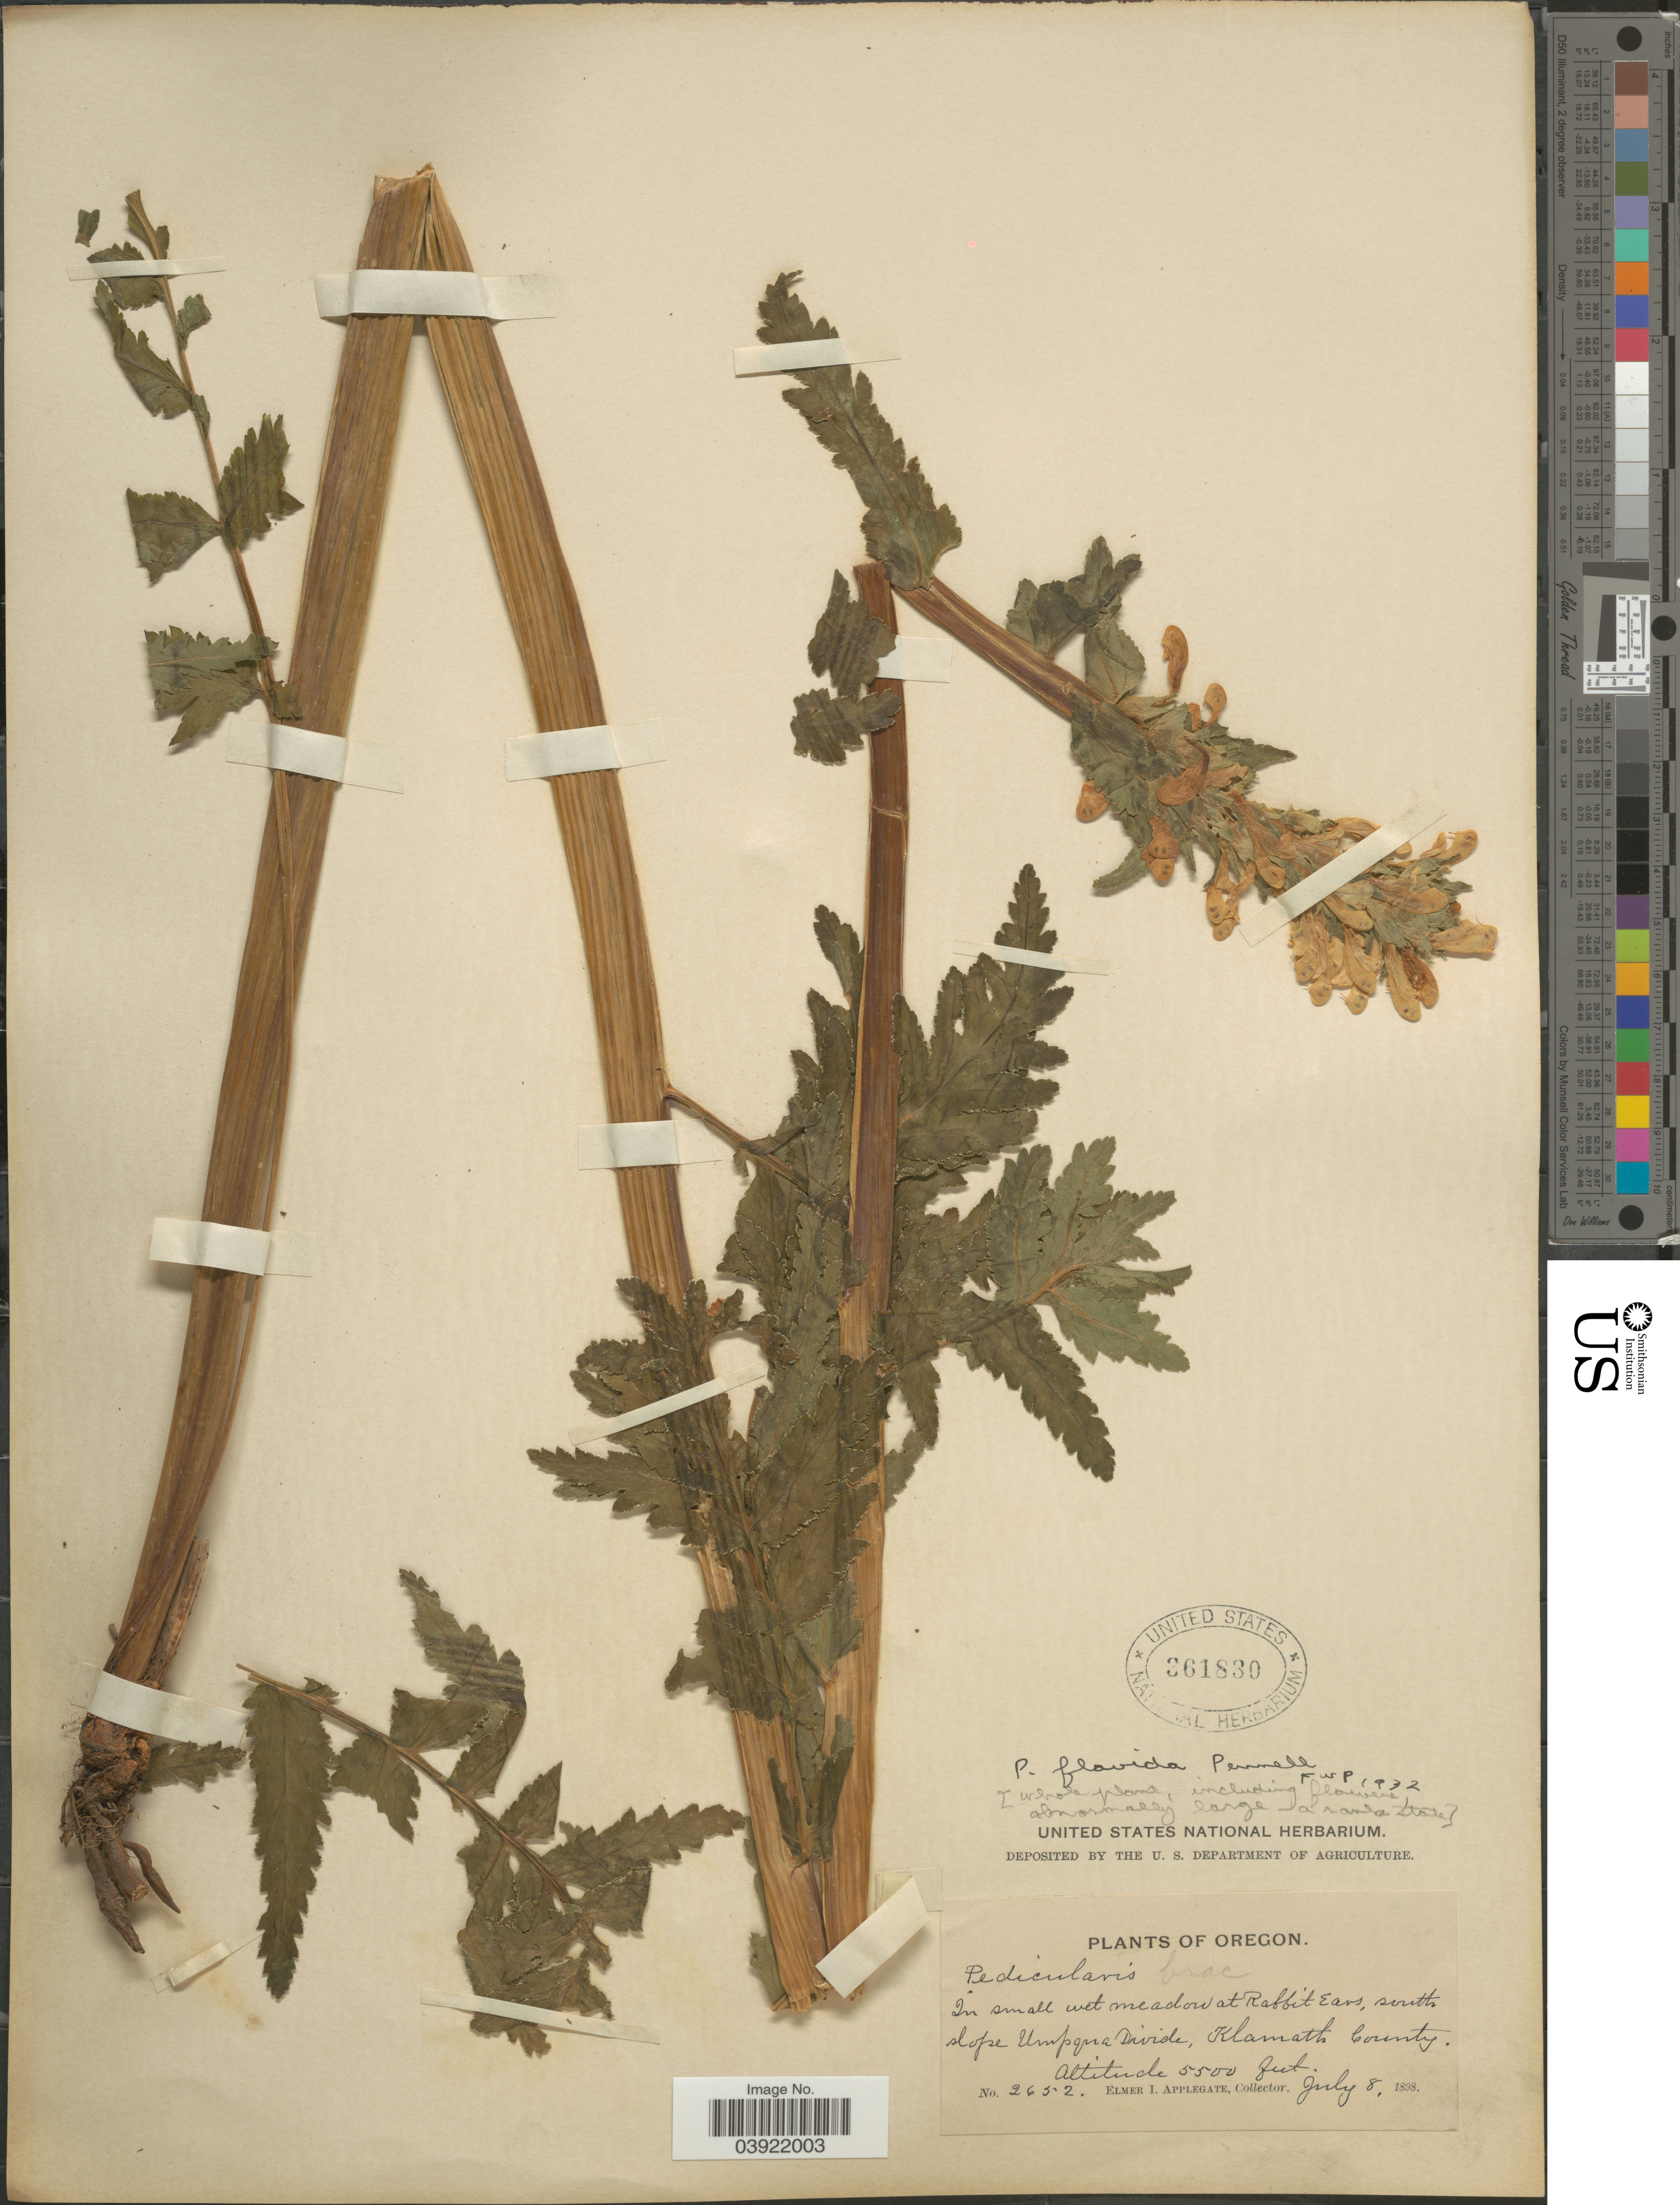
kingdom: Plantae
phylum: Tracheophyta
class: Magnoliopsida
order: Lamiales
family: Orobanchaceae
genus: Pedicularis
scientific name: Pedicularis flavida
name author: Pennell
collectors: E. I. Applegate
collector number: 2652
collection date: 1898-07-08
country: United States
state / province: Oregon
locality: In small wet meadows at Rabbit's Ears, south slope Umpqua Divide, Klamath County.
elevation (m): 1676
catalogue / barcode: US 361830